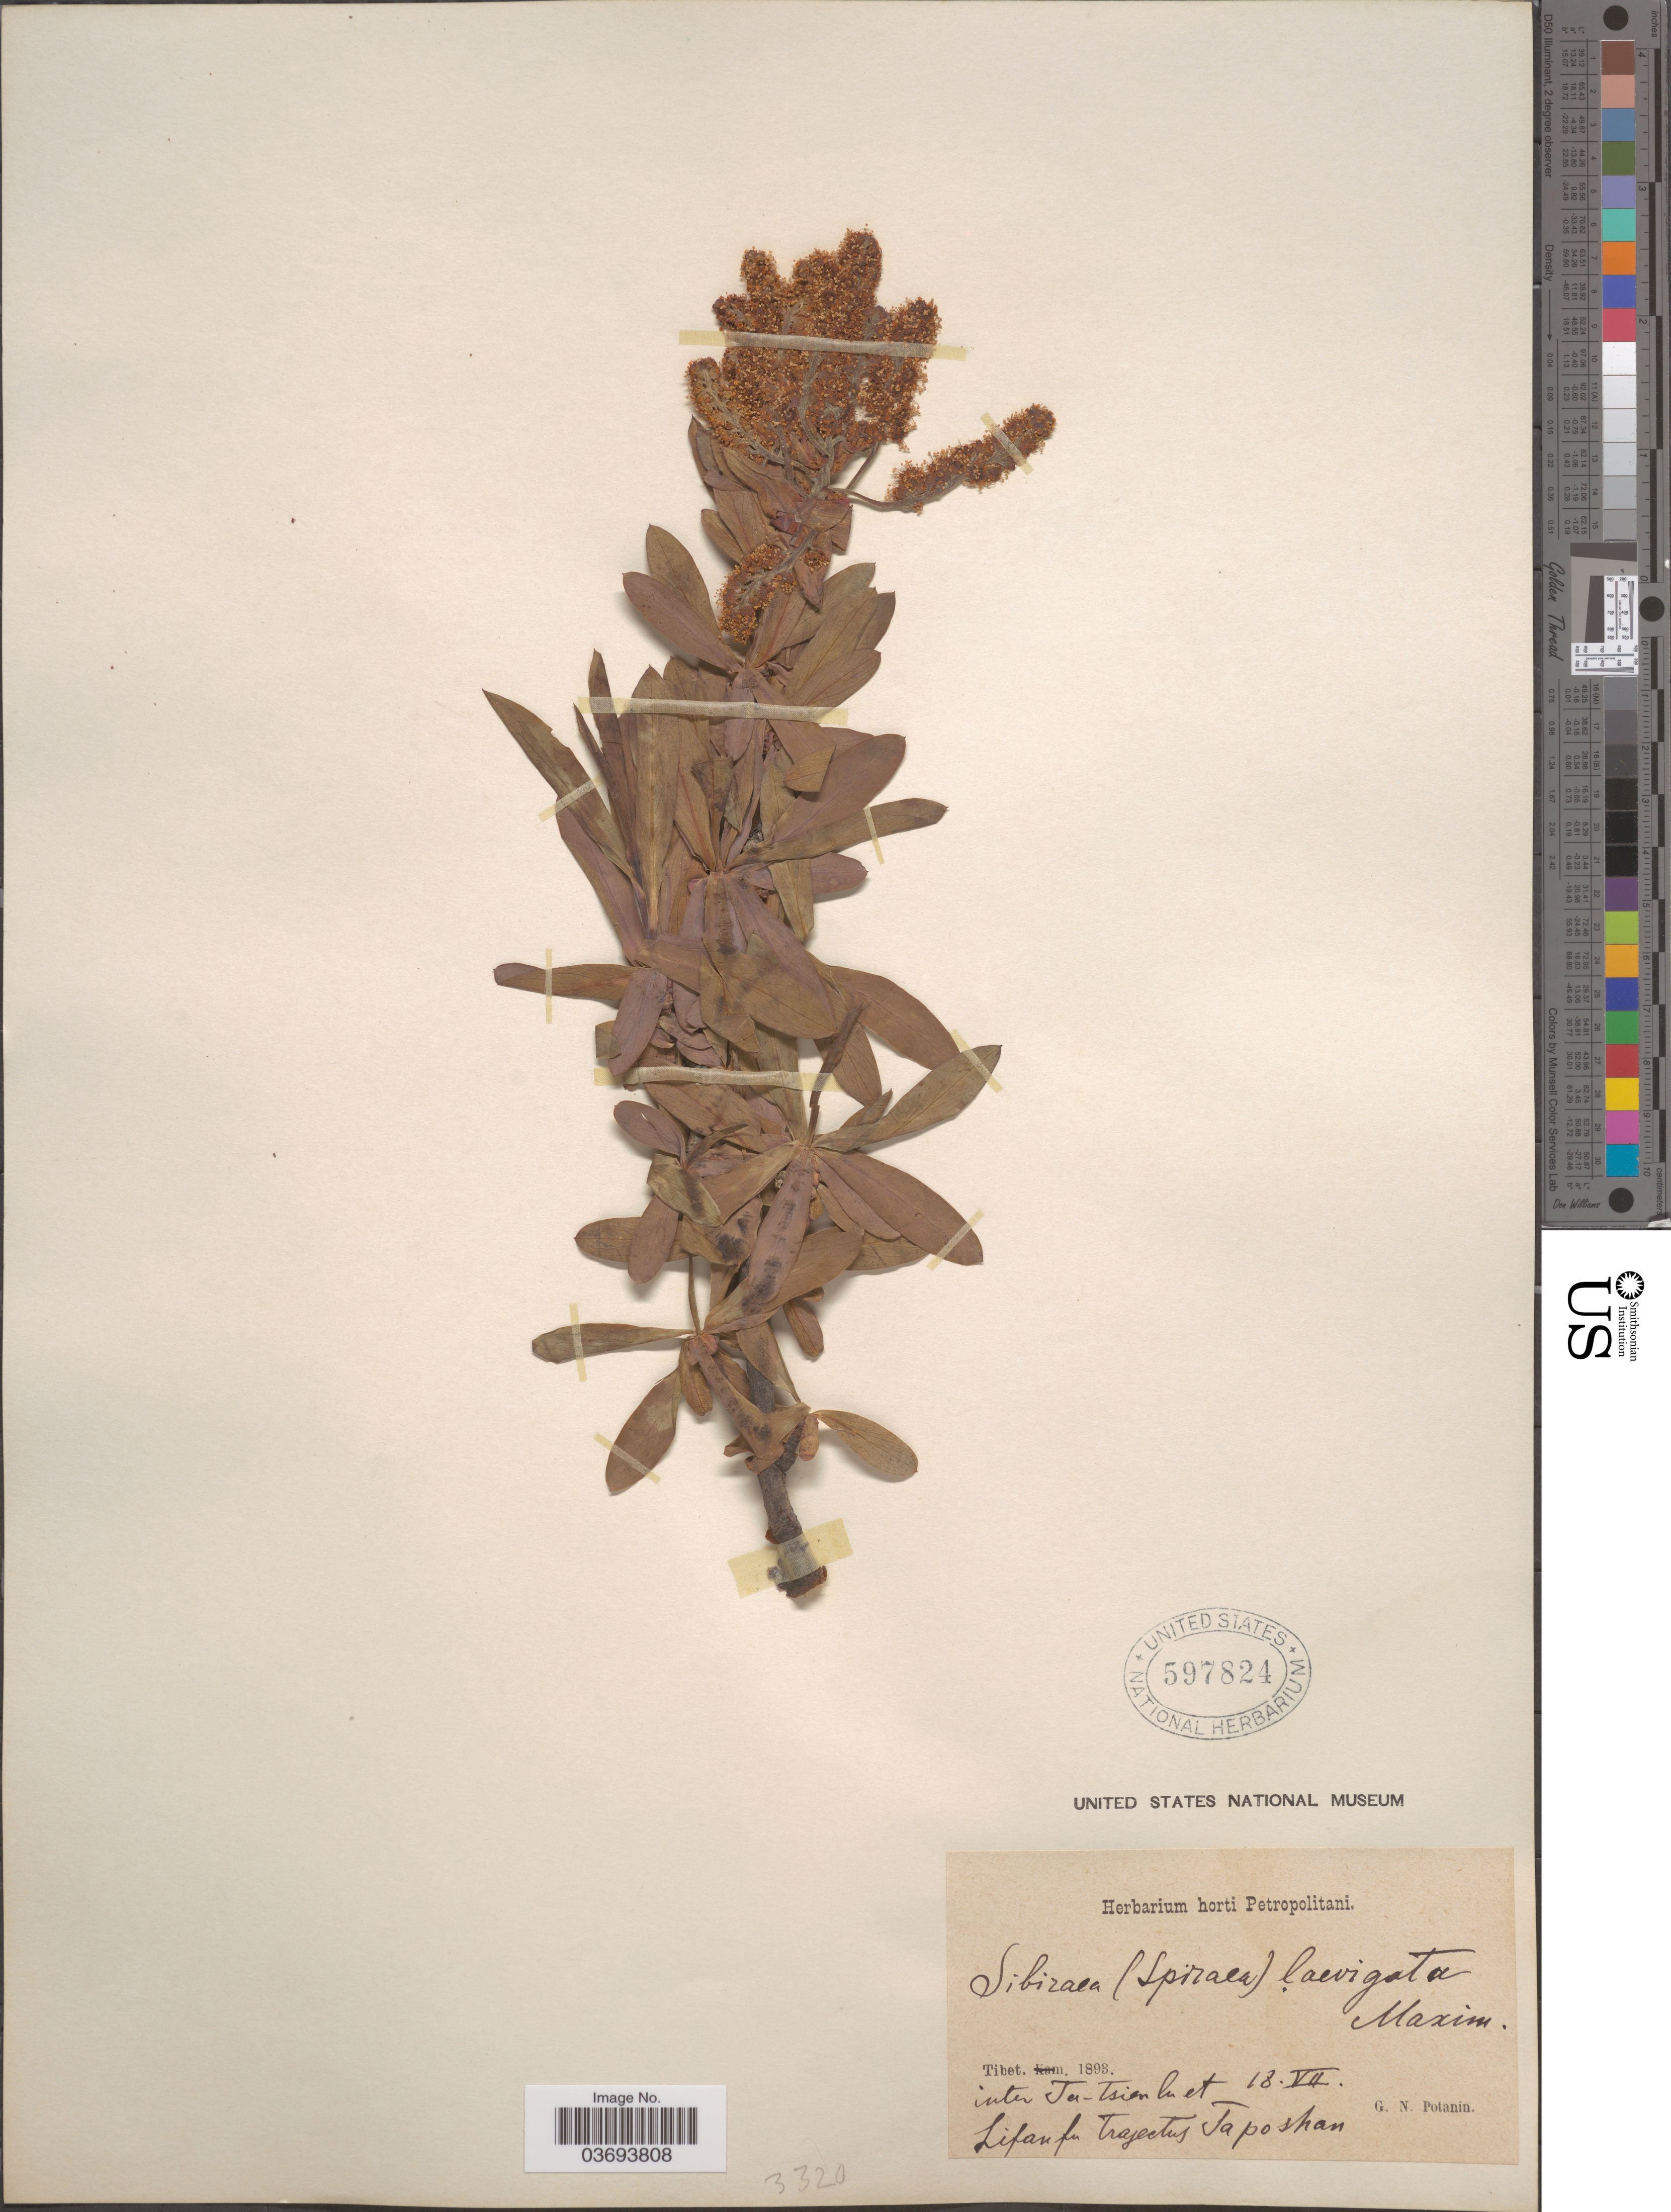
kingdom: Plantae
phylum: Tracheophyta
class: Magnoliopsida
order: Rosales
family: Rosaceae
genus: Sibiraea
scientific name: Sibiraea laevigata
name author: (L.) Maxim.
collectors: G. Potanin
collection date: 1893-07-18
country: China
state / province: Xizang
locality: Tibet. Inter Ja-Tsien lu et. Sifan fu Trajectus Ja poshan. [interpreted]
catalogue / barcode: US 597824